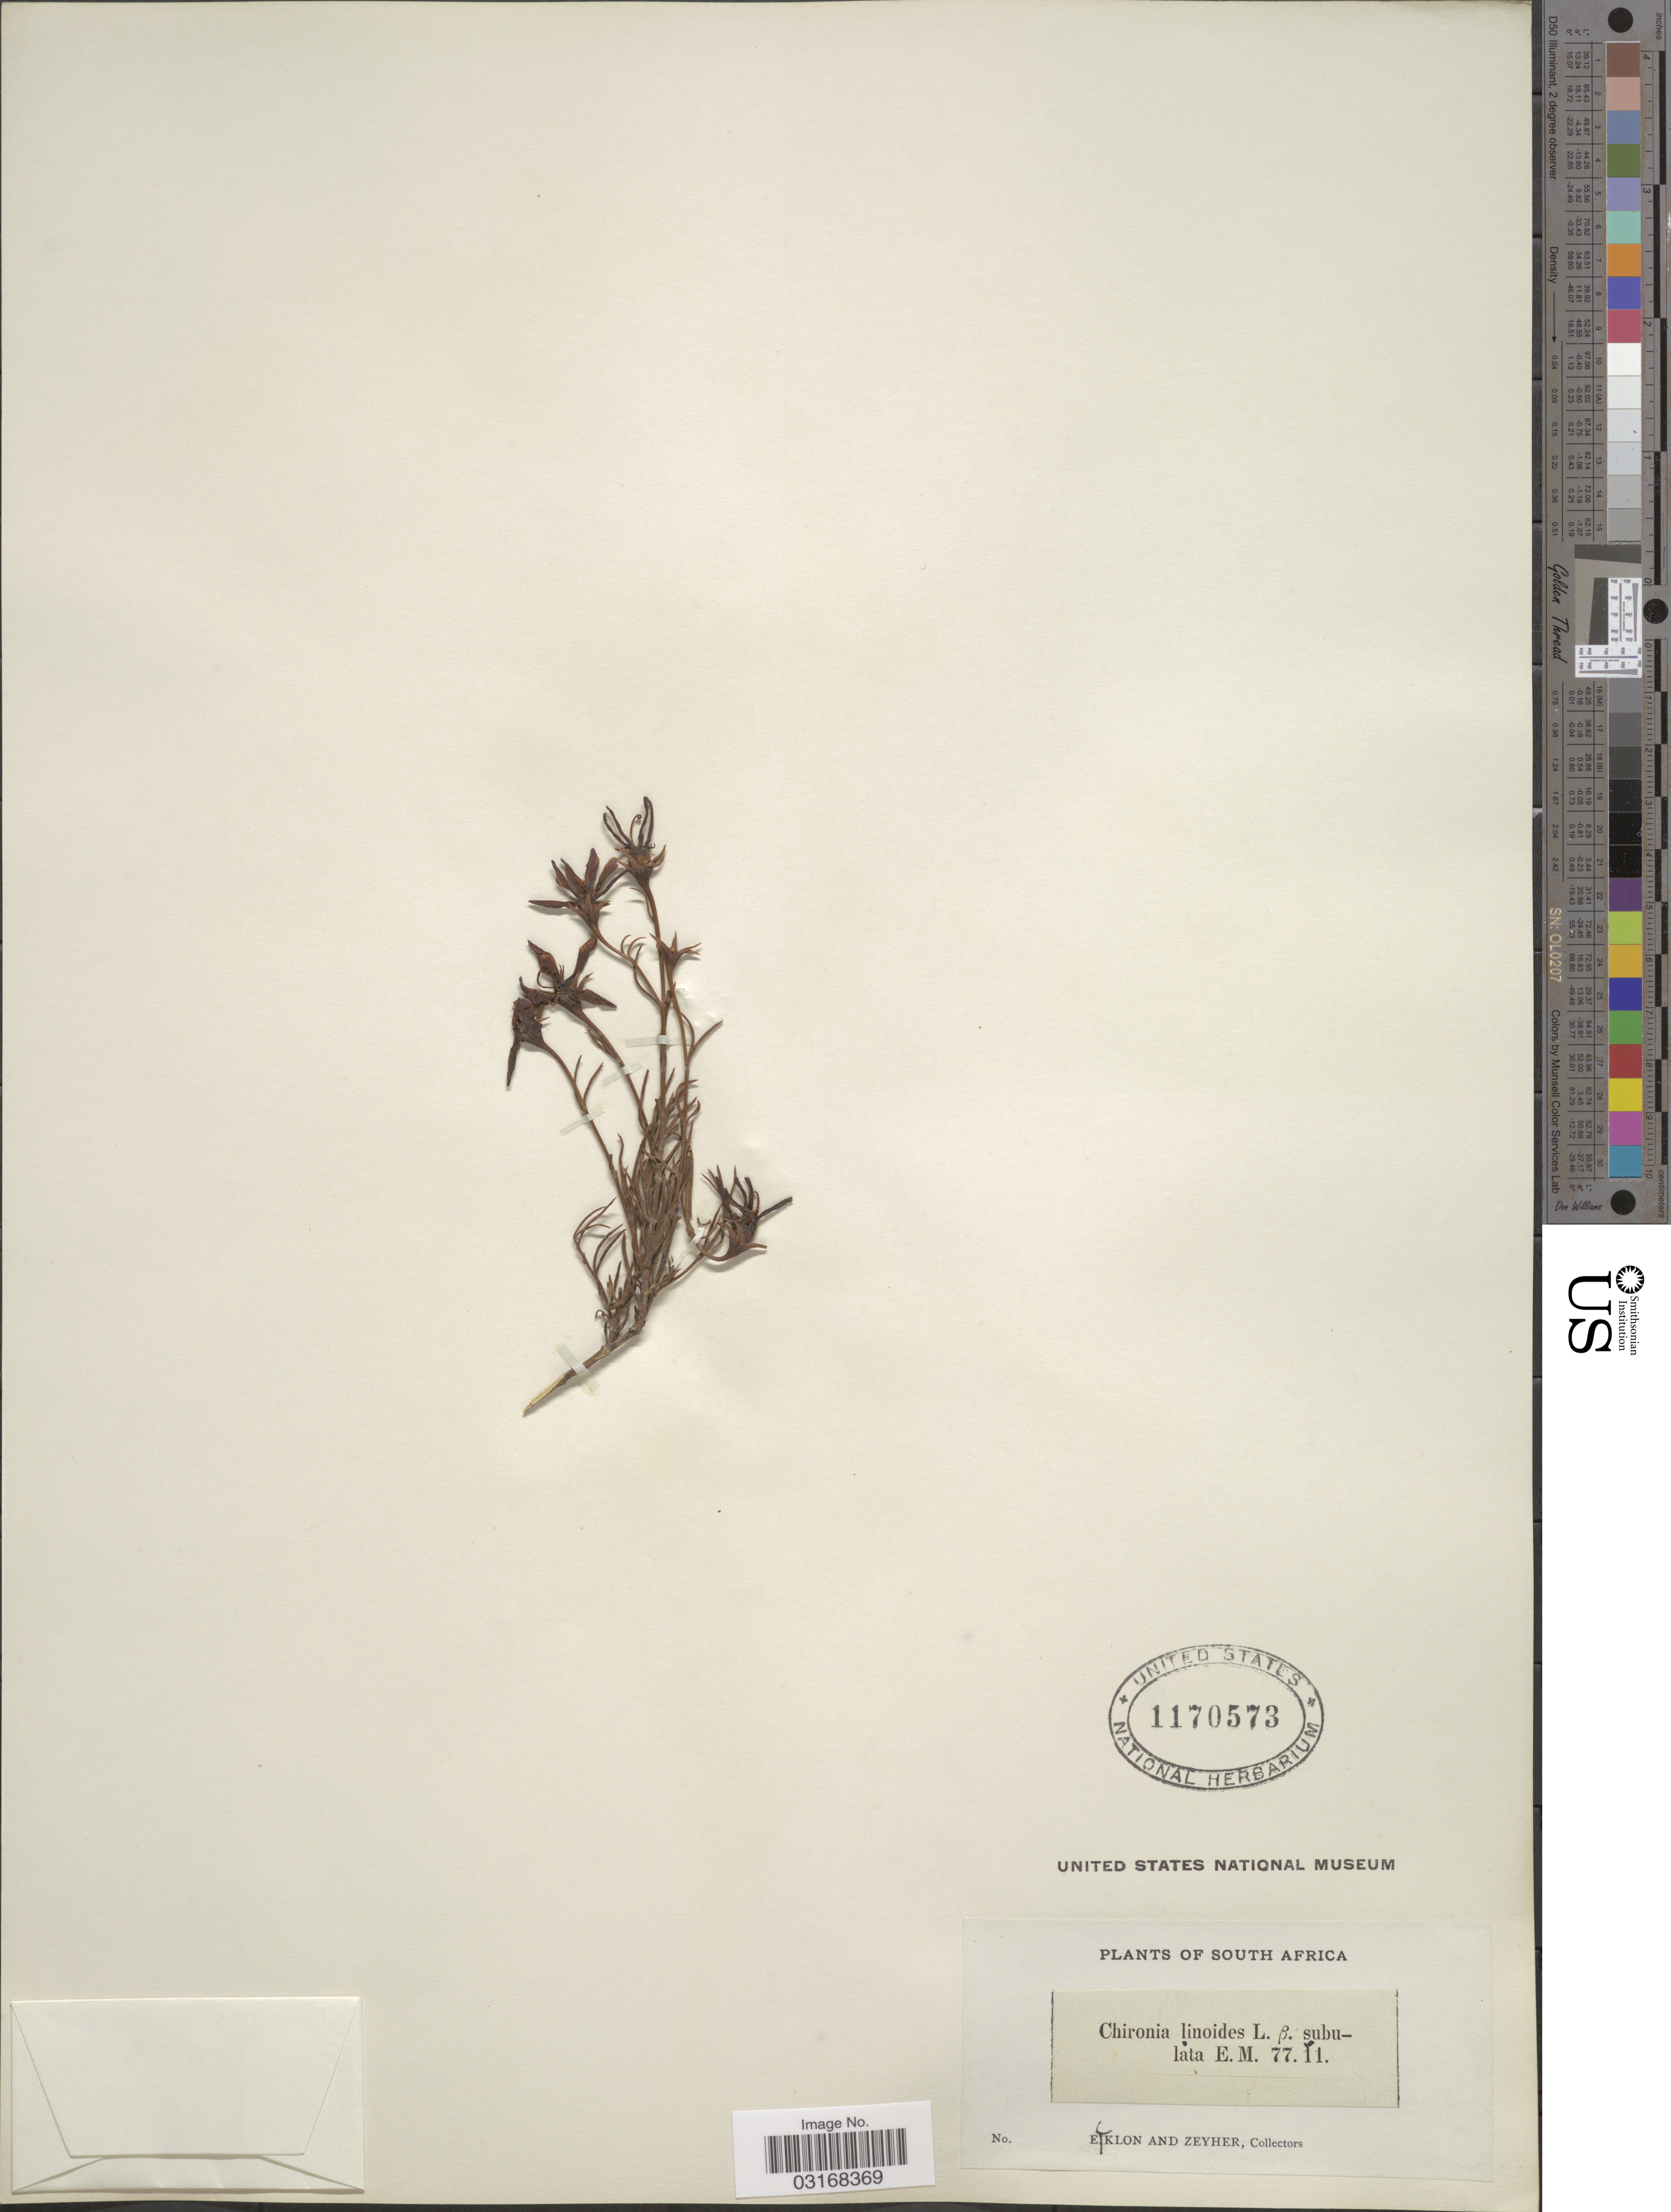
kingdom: Plantae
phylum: Tracheophyta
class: Magnoliopsida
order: Gentianales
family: Gentianaceae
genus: Chironia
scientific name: Chironia linoides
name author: L.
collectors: -. Ecklon & -. Zeyher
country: South Africa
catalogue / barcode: US 1170573